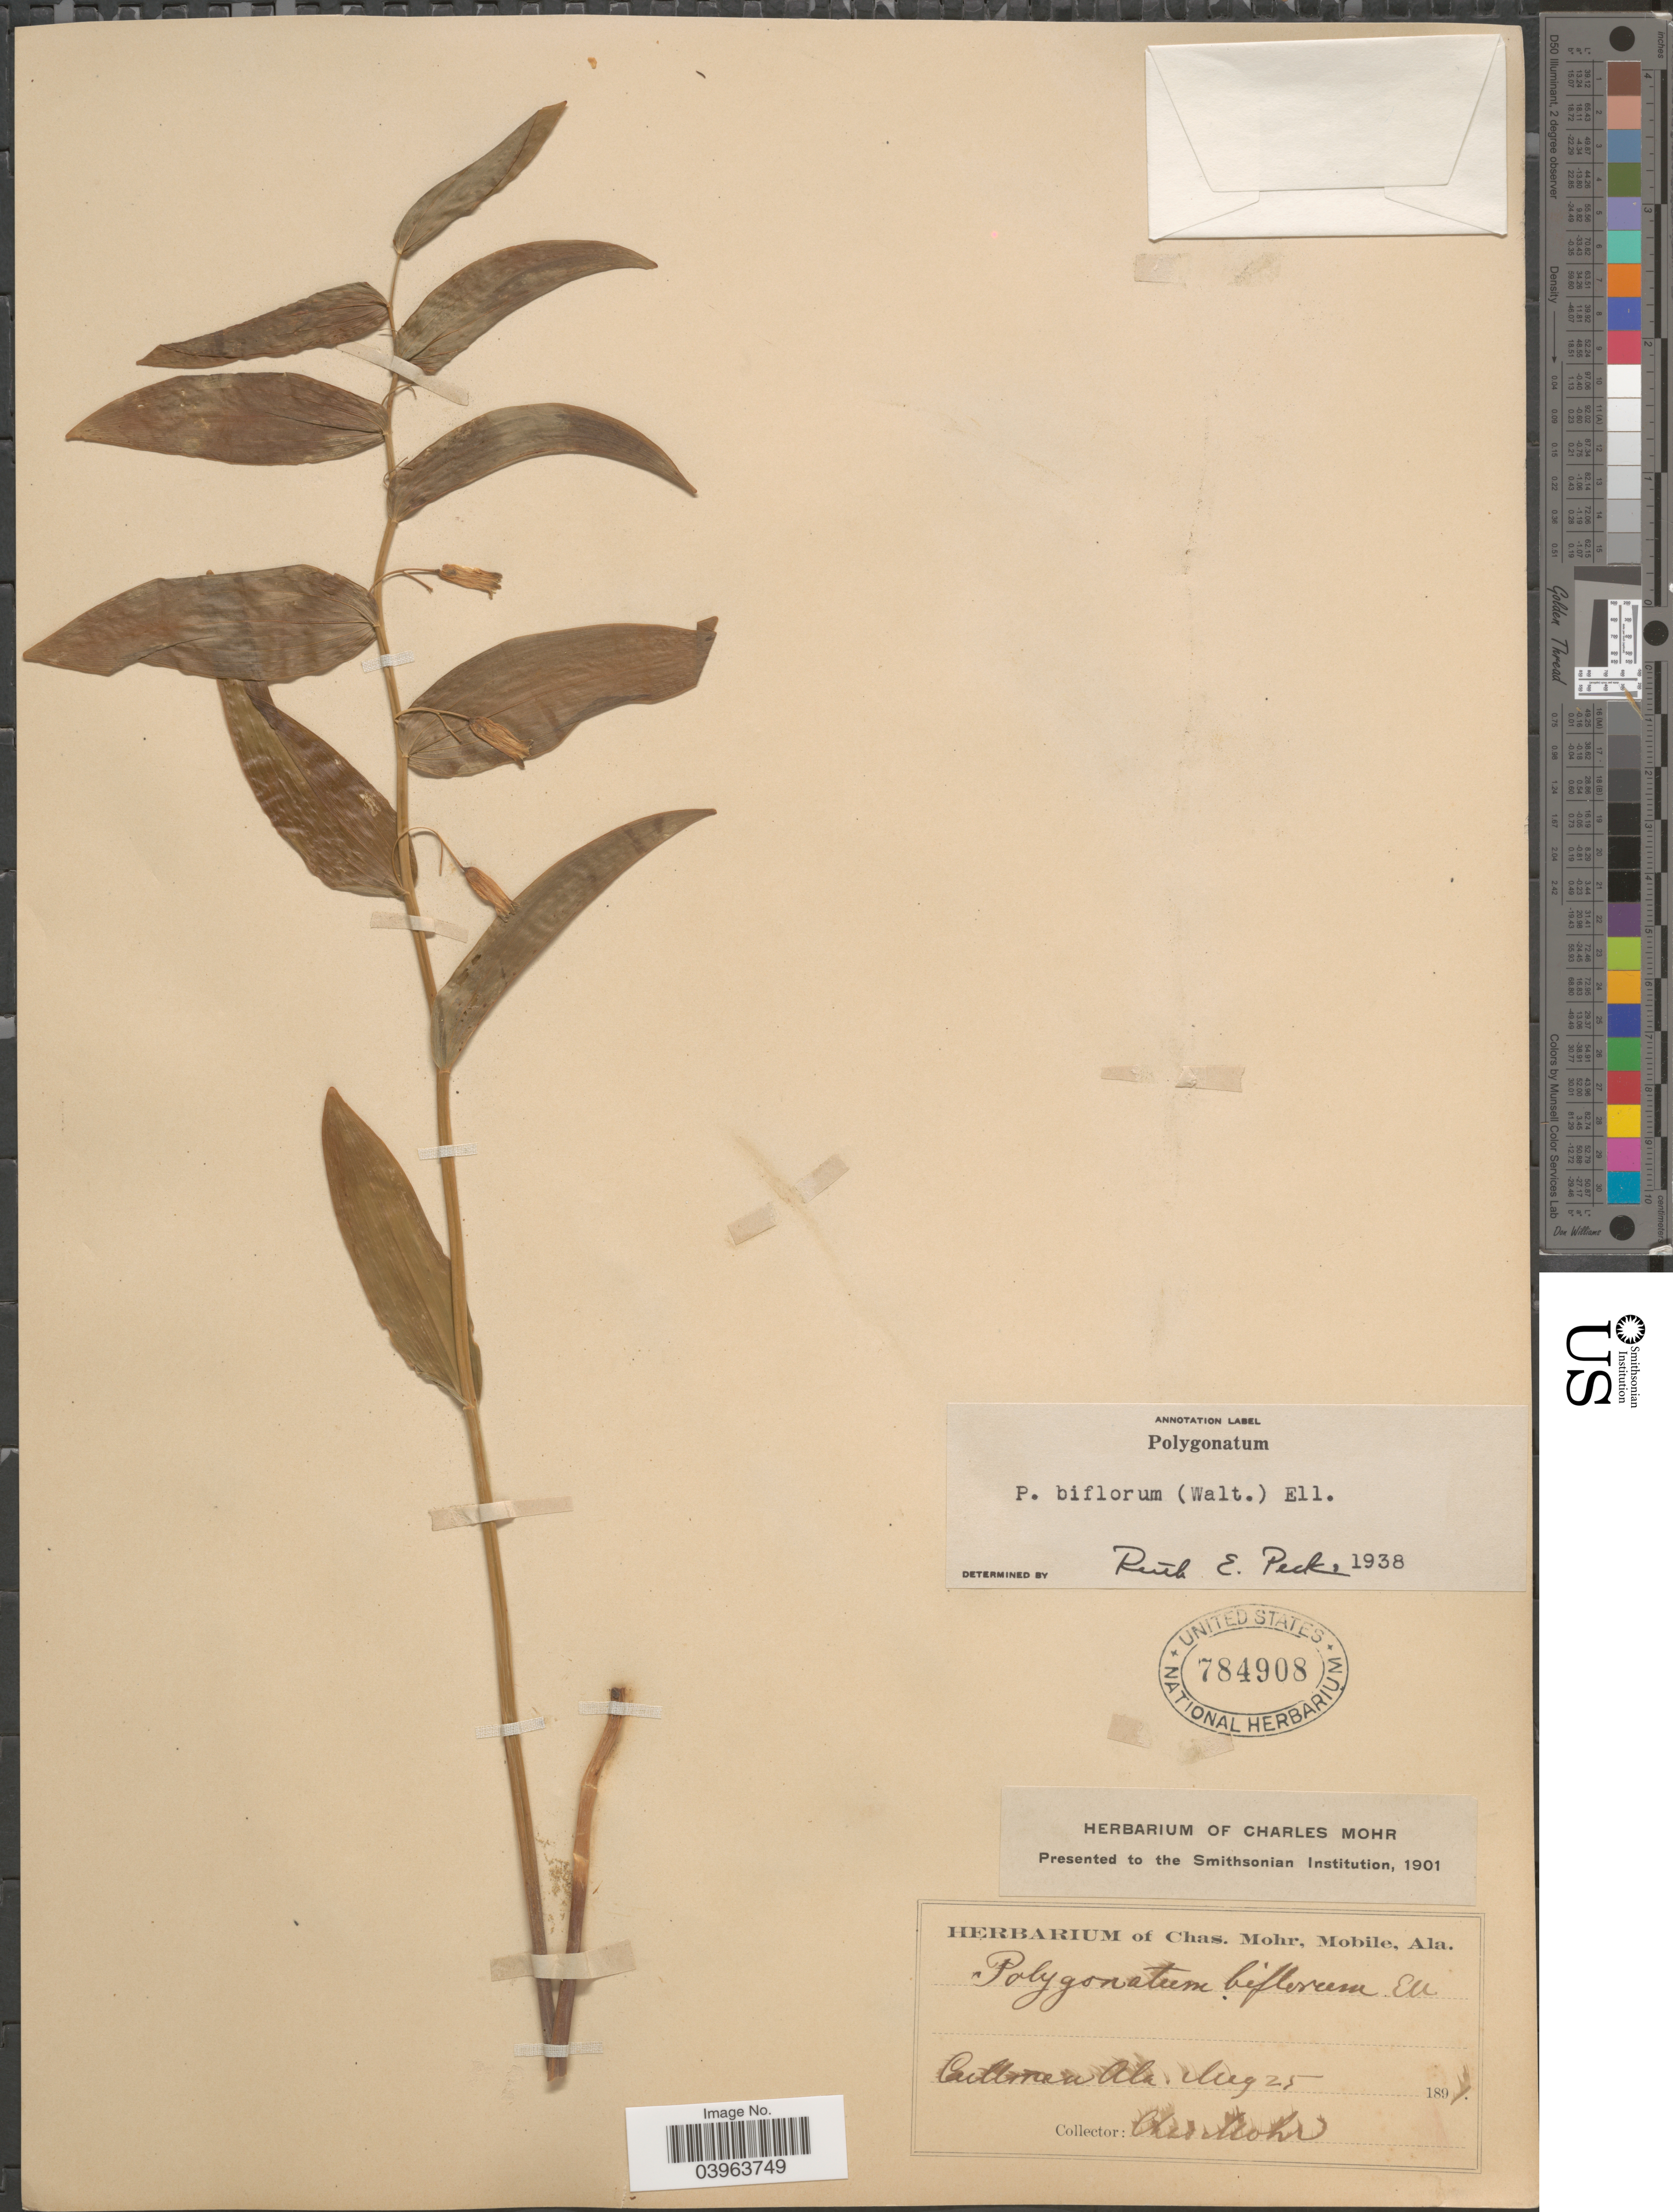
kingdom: Plantae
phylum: Tracheophyta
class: Liliopsida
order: Asparagales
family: Asparagaceae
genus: Polygonatum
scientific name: Polygonatum biflorum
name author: (Walter) Elliott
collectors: Mohr, C. T. (herbarium)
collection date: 1891-08-25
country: United States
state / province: Alabama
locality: Cullman.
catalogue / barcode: US 784908